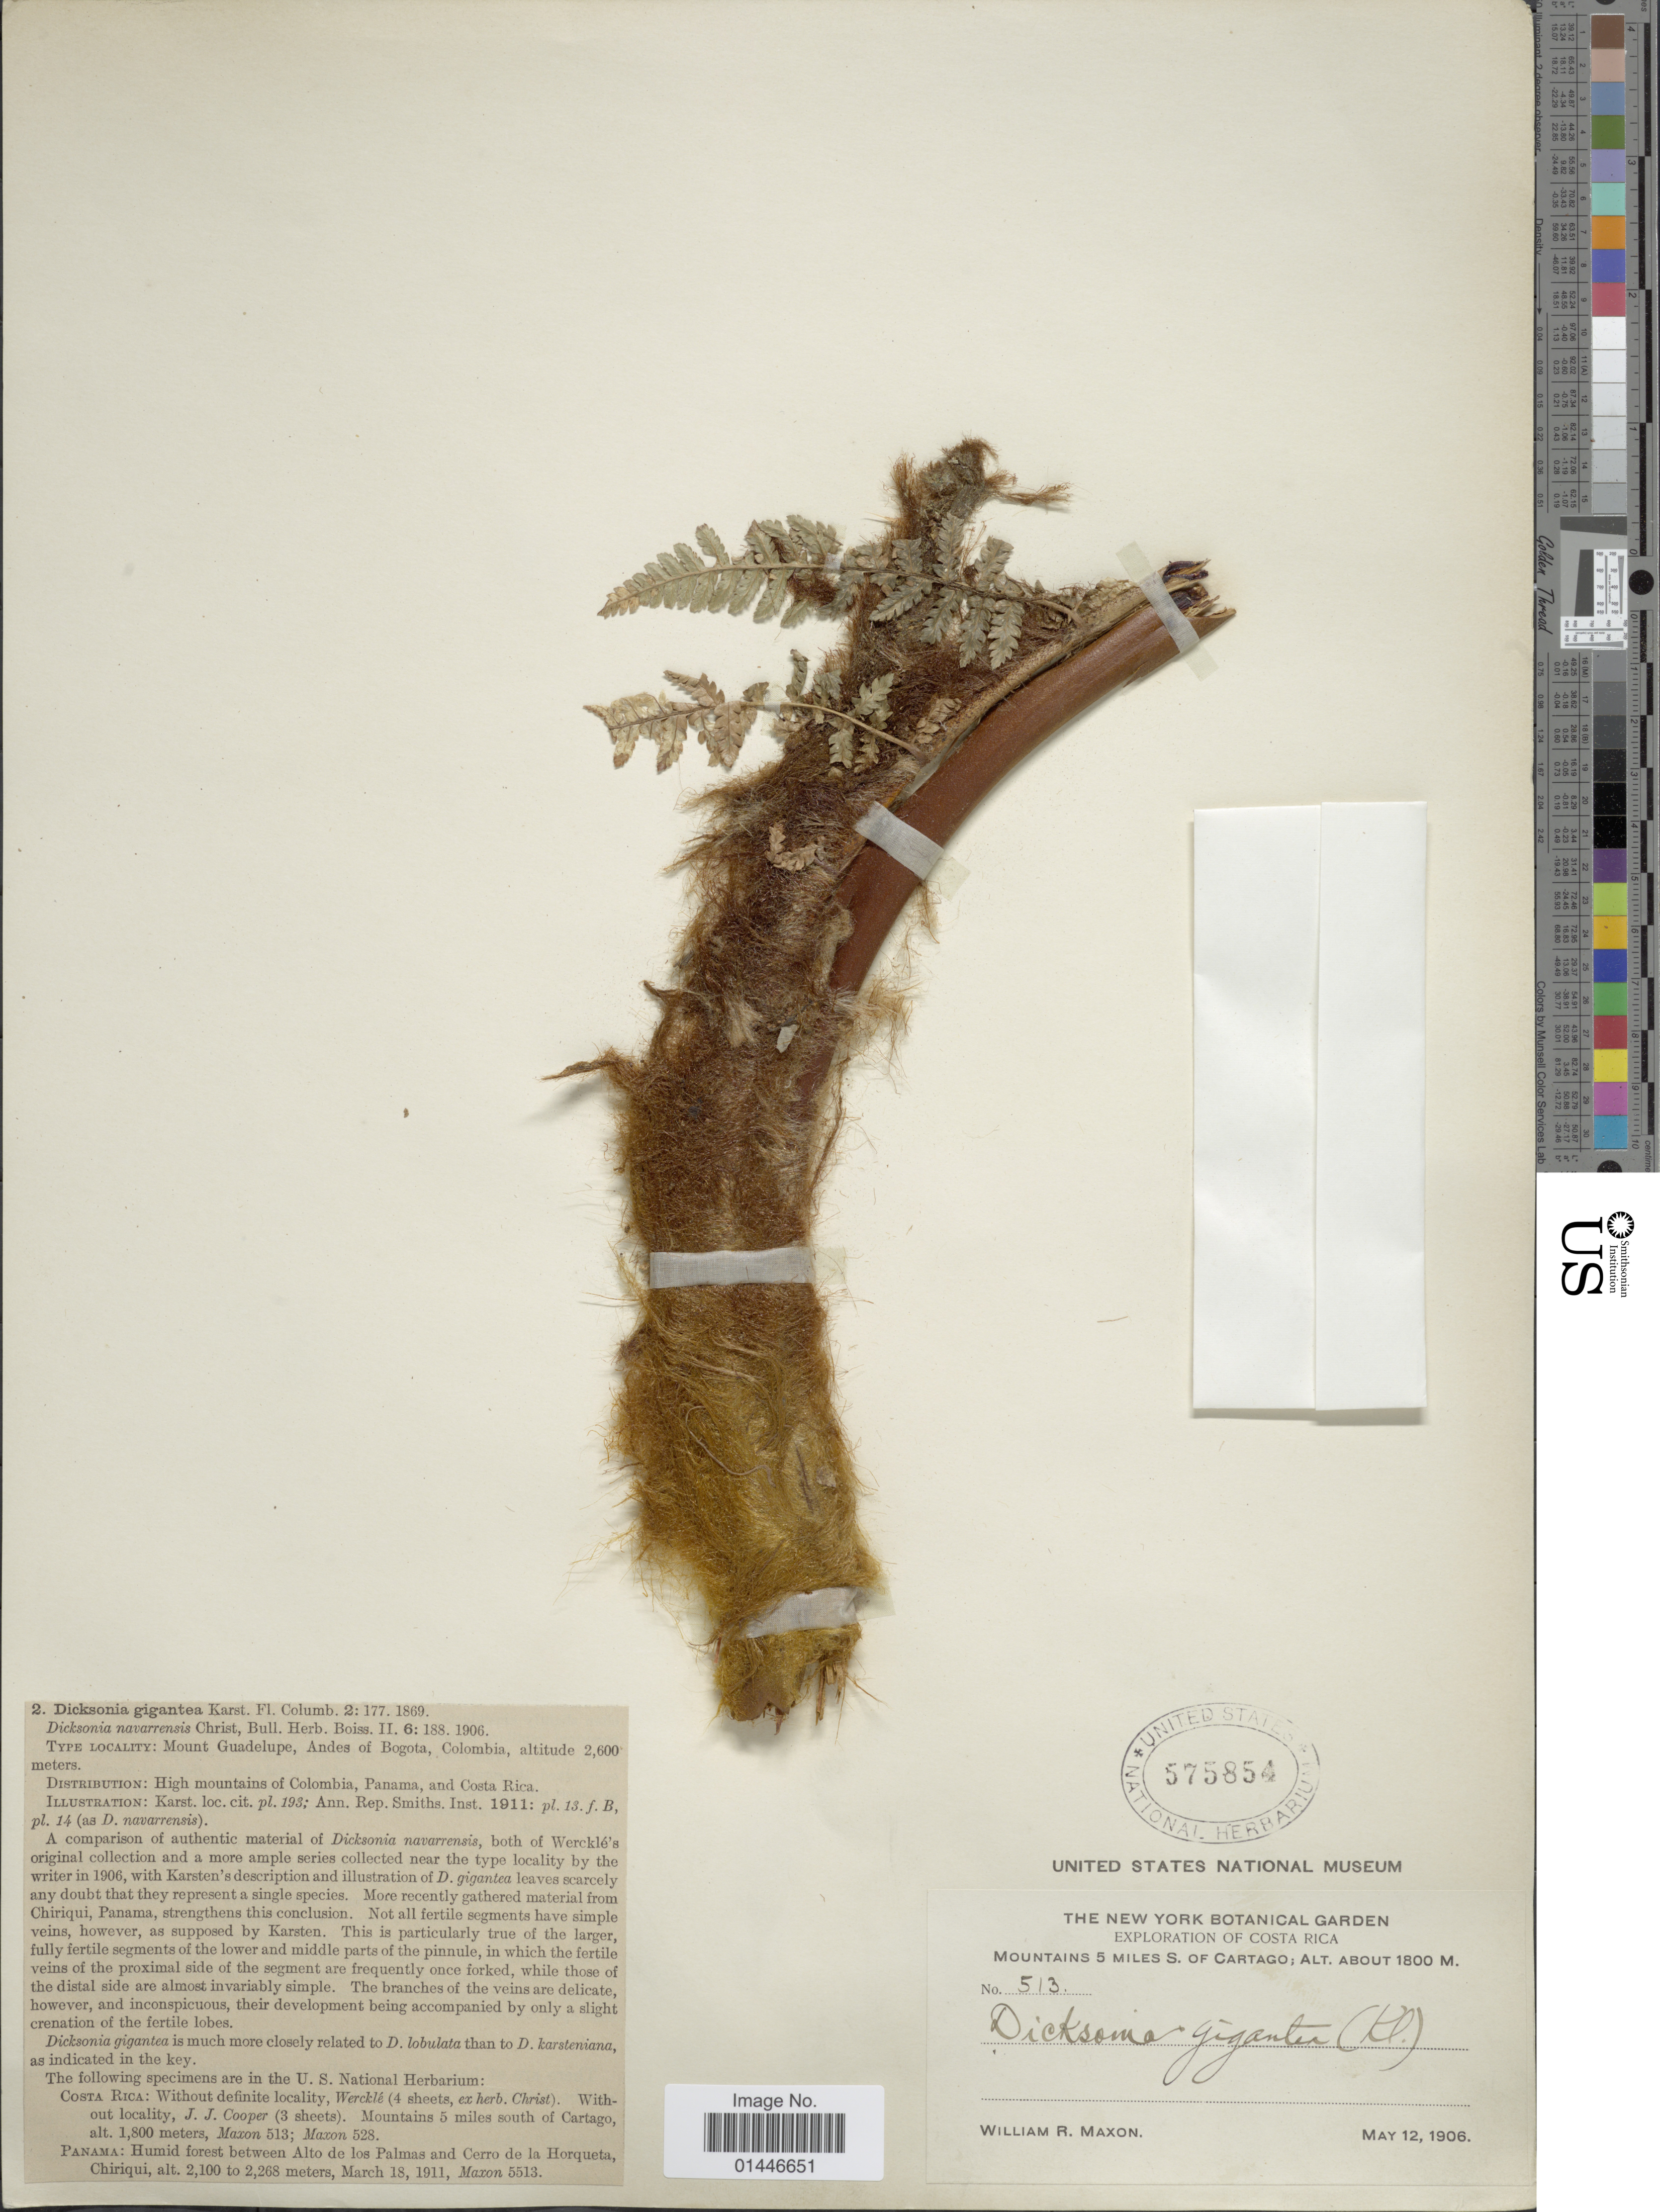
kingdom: Plantae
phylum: Tracheophyta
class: Polypodiopsida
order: Cyatheales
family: Dicksoniaceae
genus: Dicksonia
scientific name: Dicksonia gigantea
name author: H. Karst.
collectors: W. R. Maxon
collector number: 513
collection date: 1906-05-12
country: Costa Rica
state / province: Cartago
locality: Mountain 5 miles S. Cartago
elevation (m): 1800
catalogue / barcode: US 575854